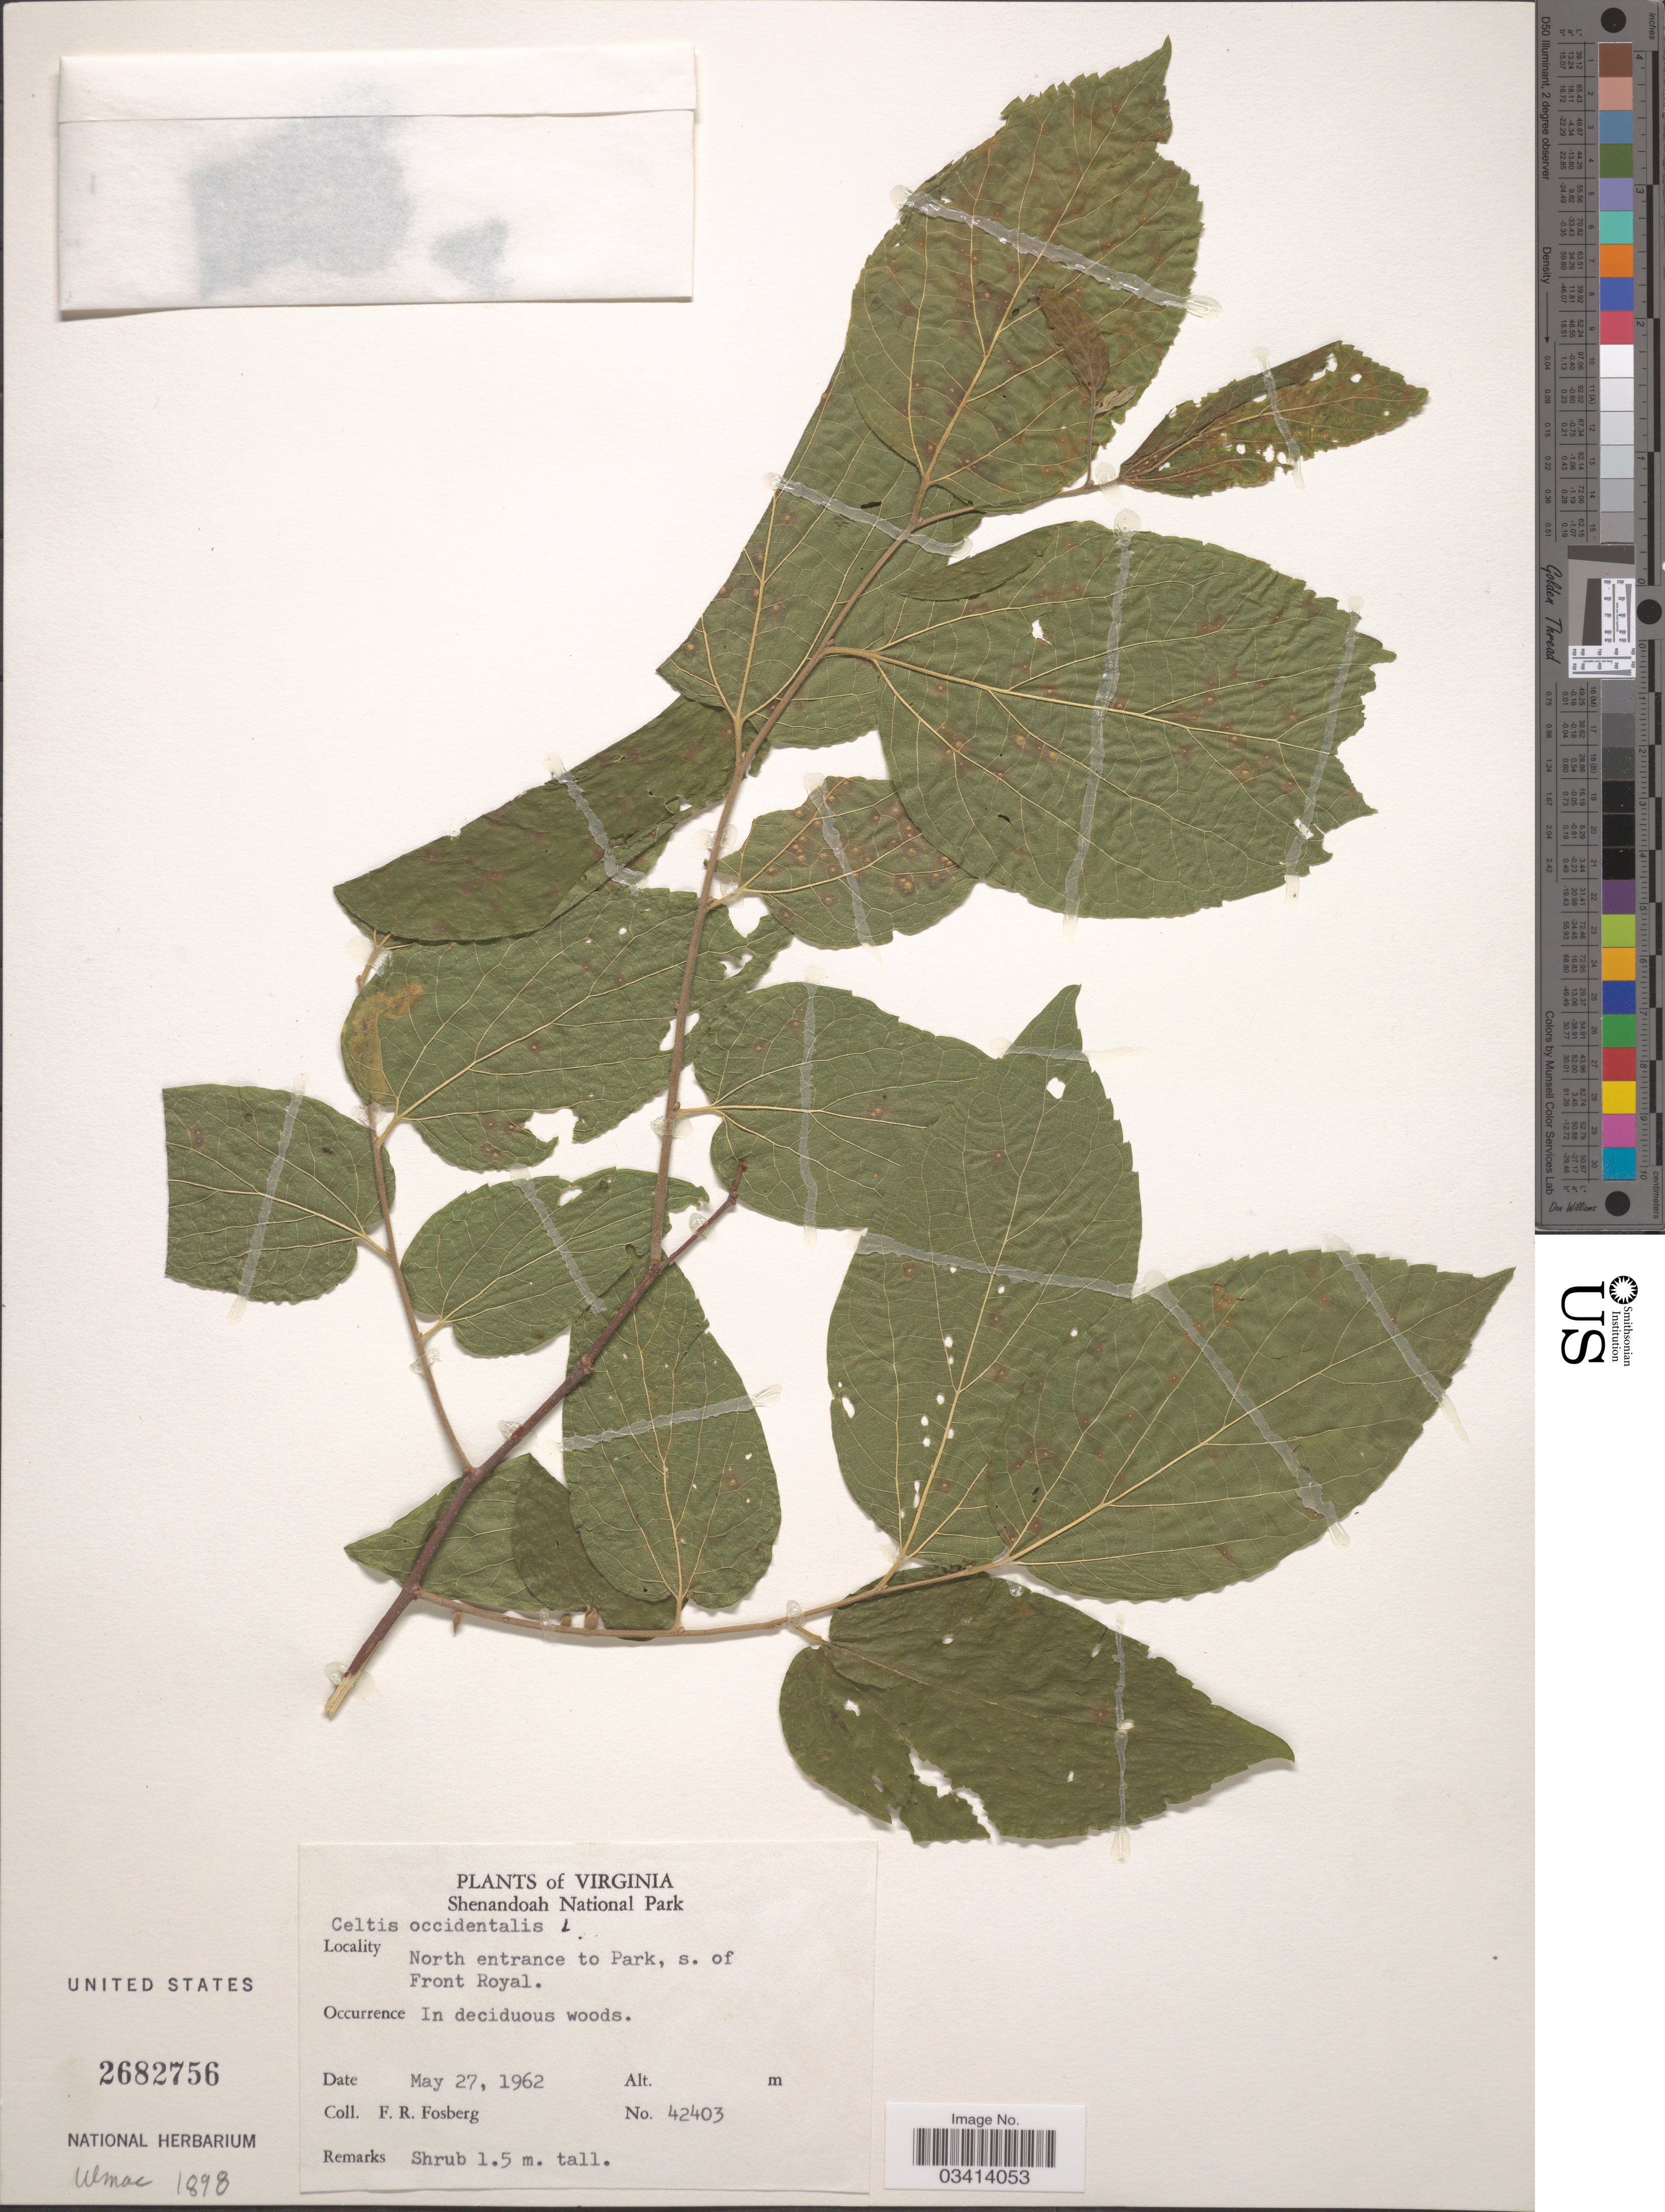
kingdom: Plantae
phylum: Tracheophyta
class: Magnoliopsida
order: Rosales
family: Cannabaceae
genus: Celtis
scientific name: Celtis occidentalis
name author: L.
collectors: F. R. Fosberg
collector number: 42403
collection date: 1962-05-27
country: United States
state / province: Virginia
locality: Shenandoah National Park. North entrance to Park, s. of Front Royal.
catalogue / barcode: US 2682756